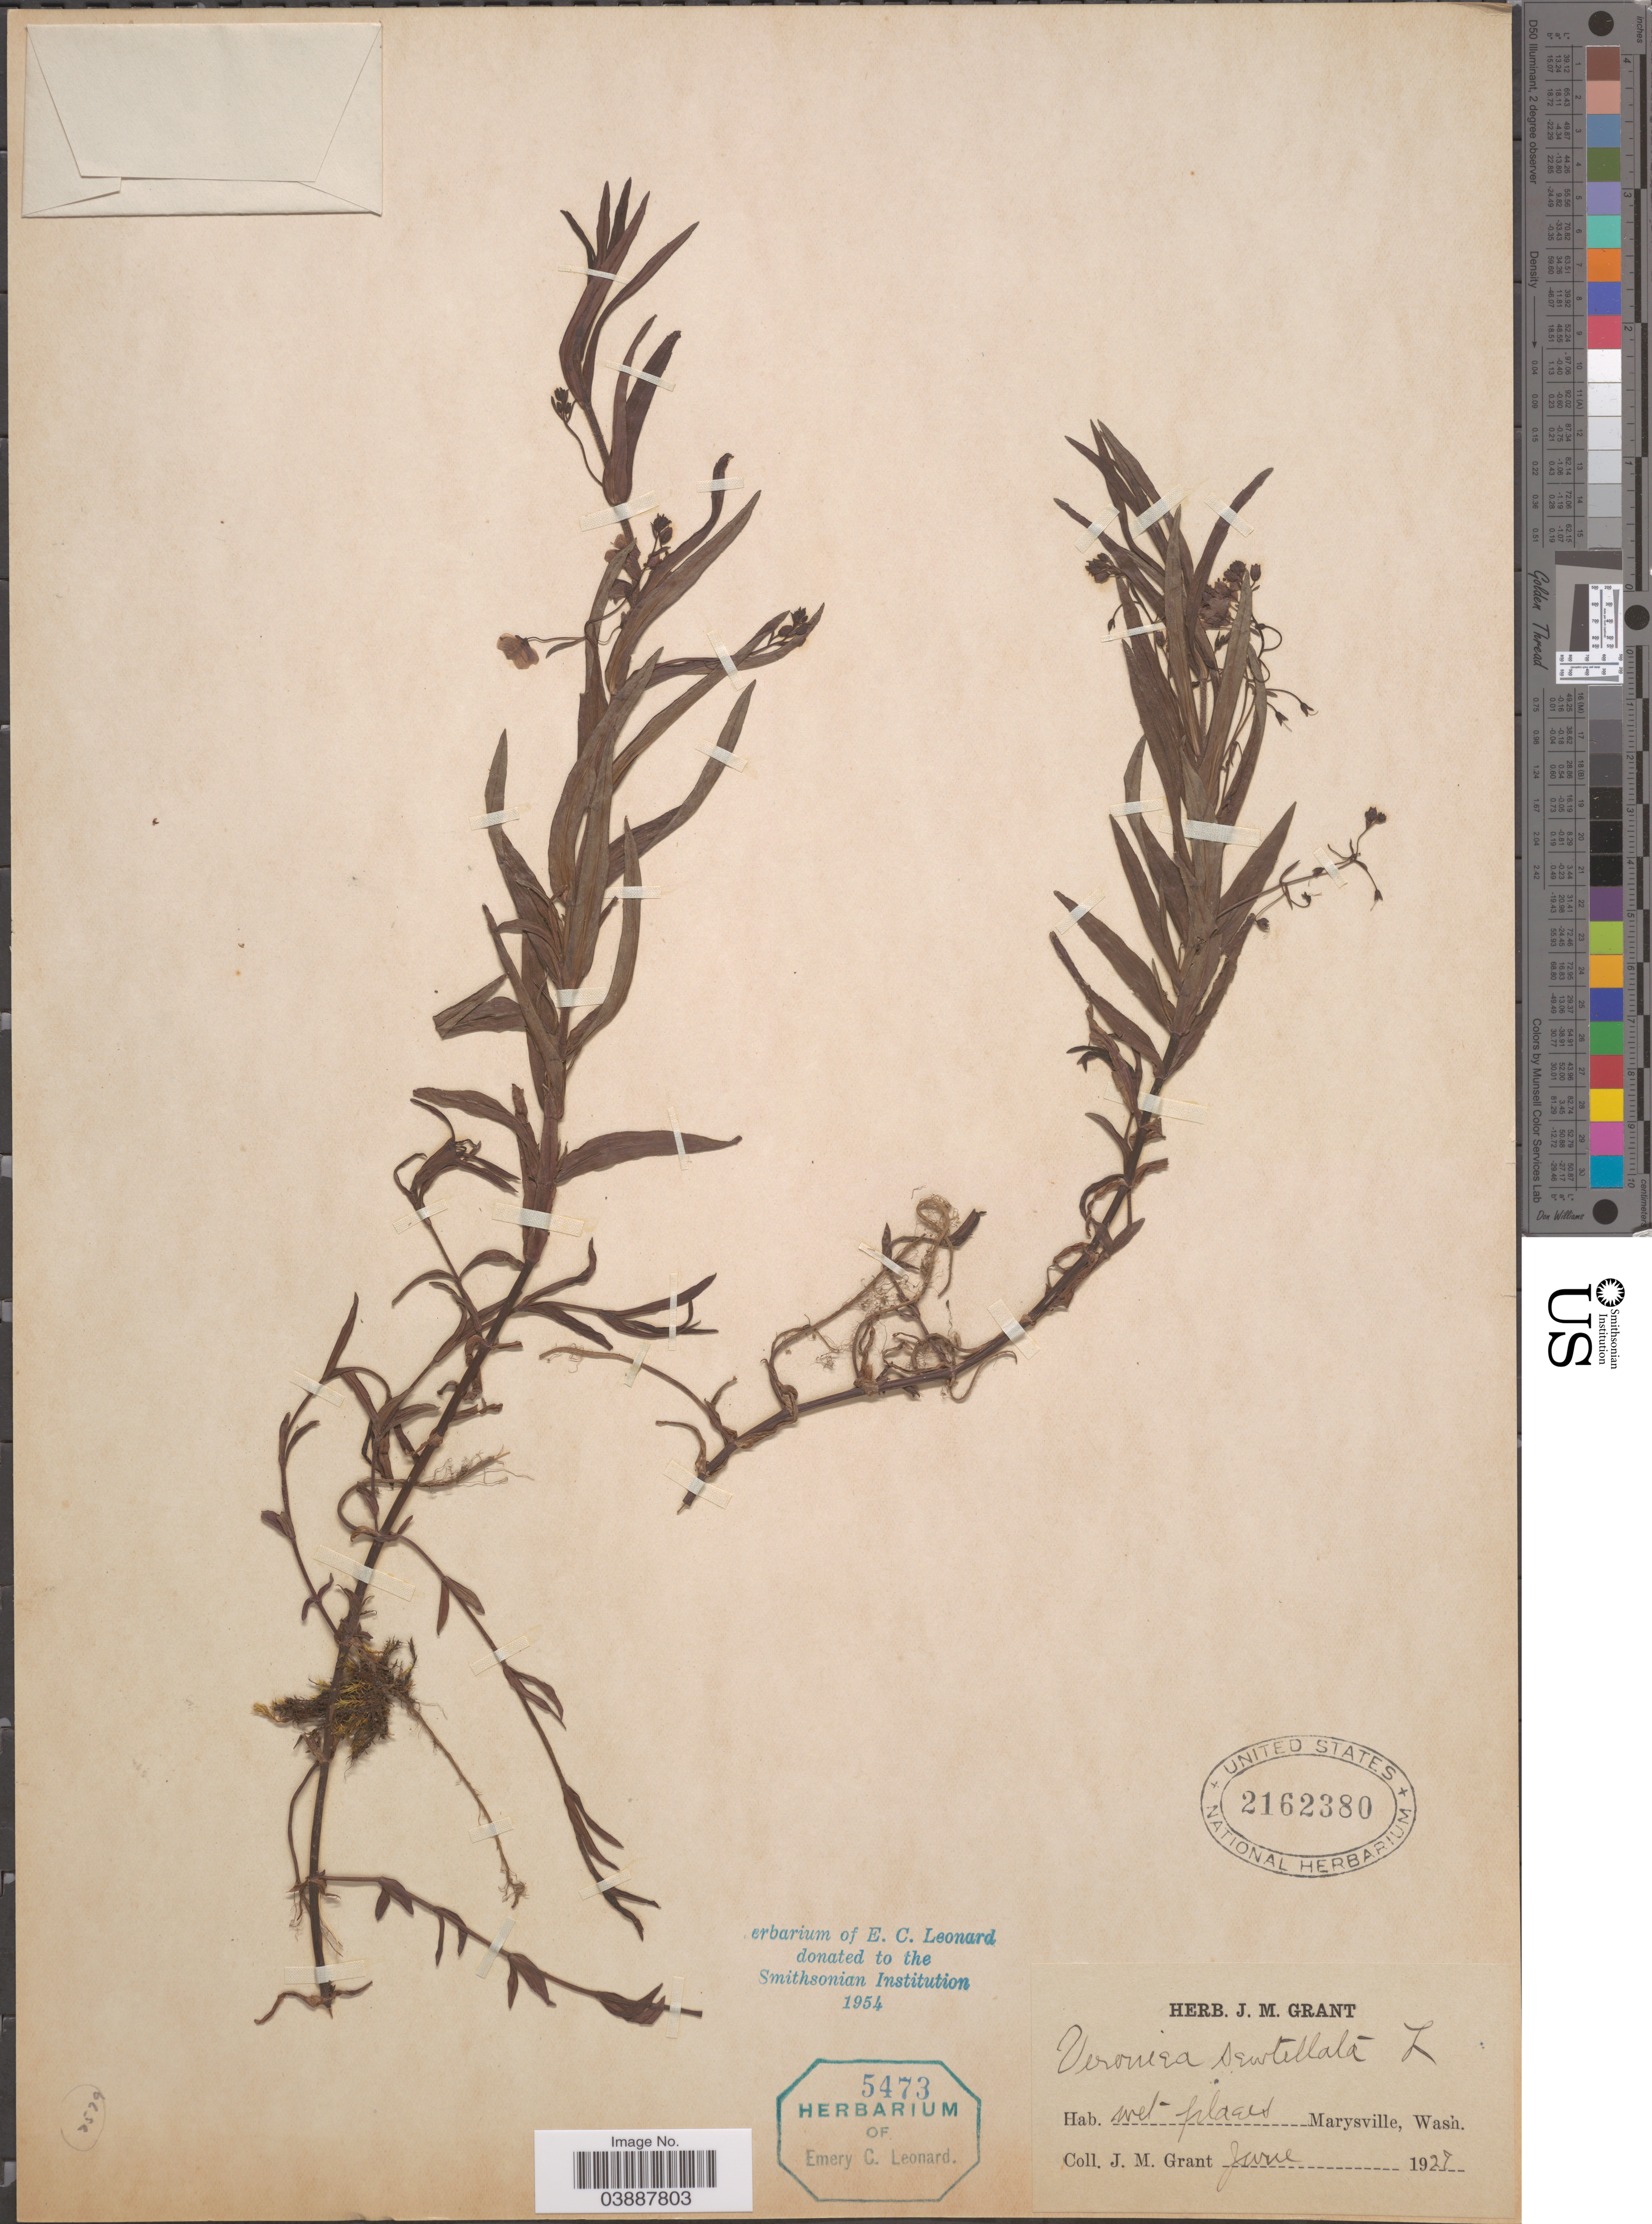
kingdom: Plantae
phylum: Tracheophyta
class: Magnoliopsida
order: Lamiales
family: Plantaginaceae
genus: Veronica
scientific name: Veronica scutellata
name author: L.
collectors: J. M. Grant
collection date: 1927-06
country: United States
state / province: Washington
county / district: Snohomish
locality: Marysville.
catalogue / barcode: US 2162380